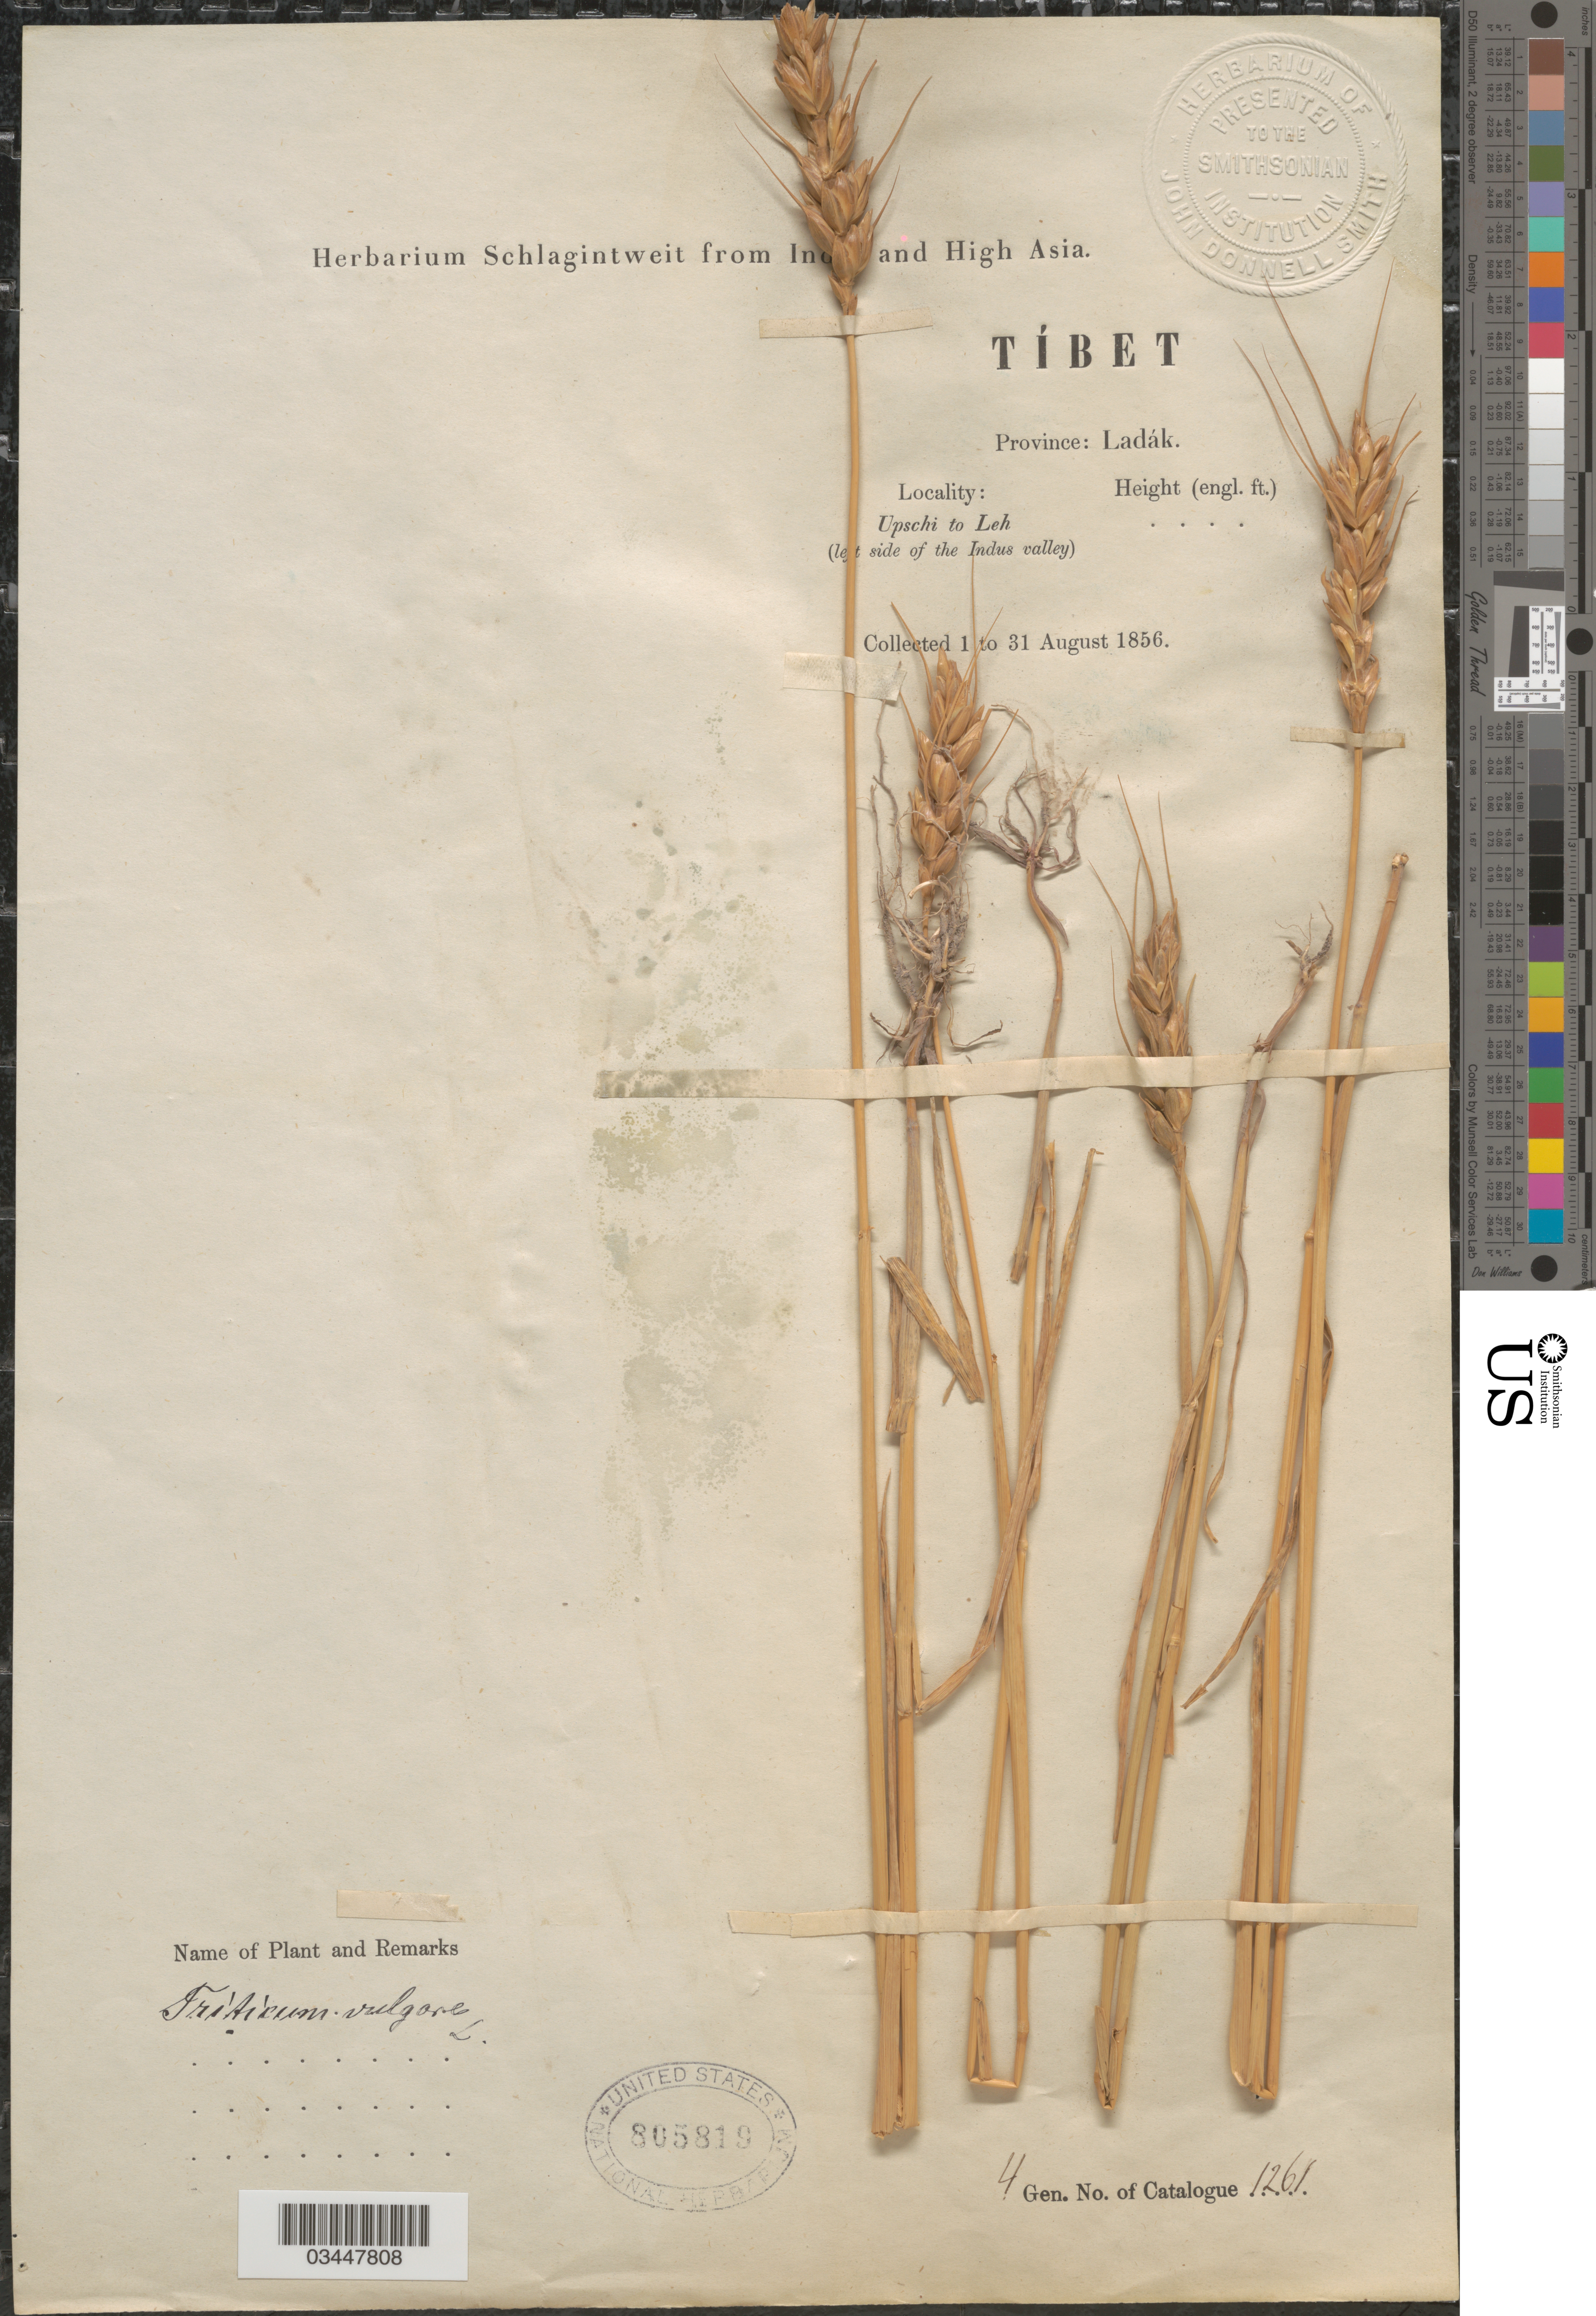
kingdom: Plantae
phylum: Tracheophyta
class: Liliopsida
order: Poales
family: Poaceae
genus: Triticum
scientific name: Triticum aestivum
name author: L.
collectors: ex herb. Schlagintweit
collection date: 1856-08-01/1956-08-31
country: India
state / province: Ladakh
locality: Tíbet. Province: Ladák. Upschi to Leh (left side of the Indus valley).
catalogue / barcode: US 805819